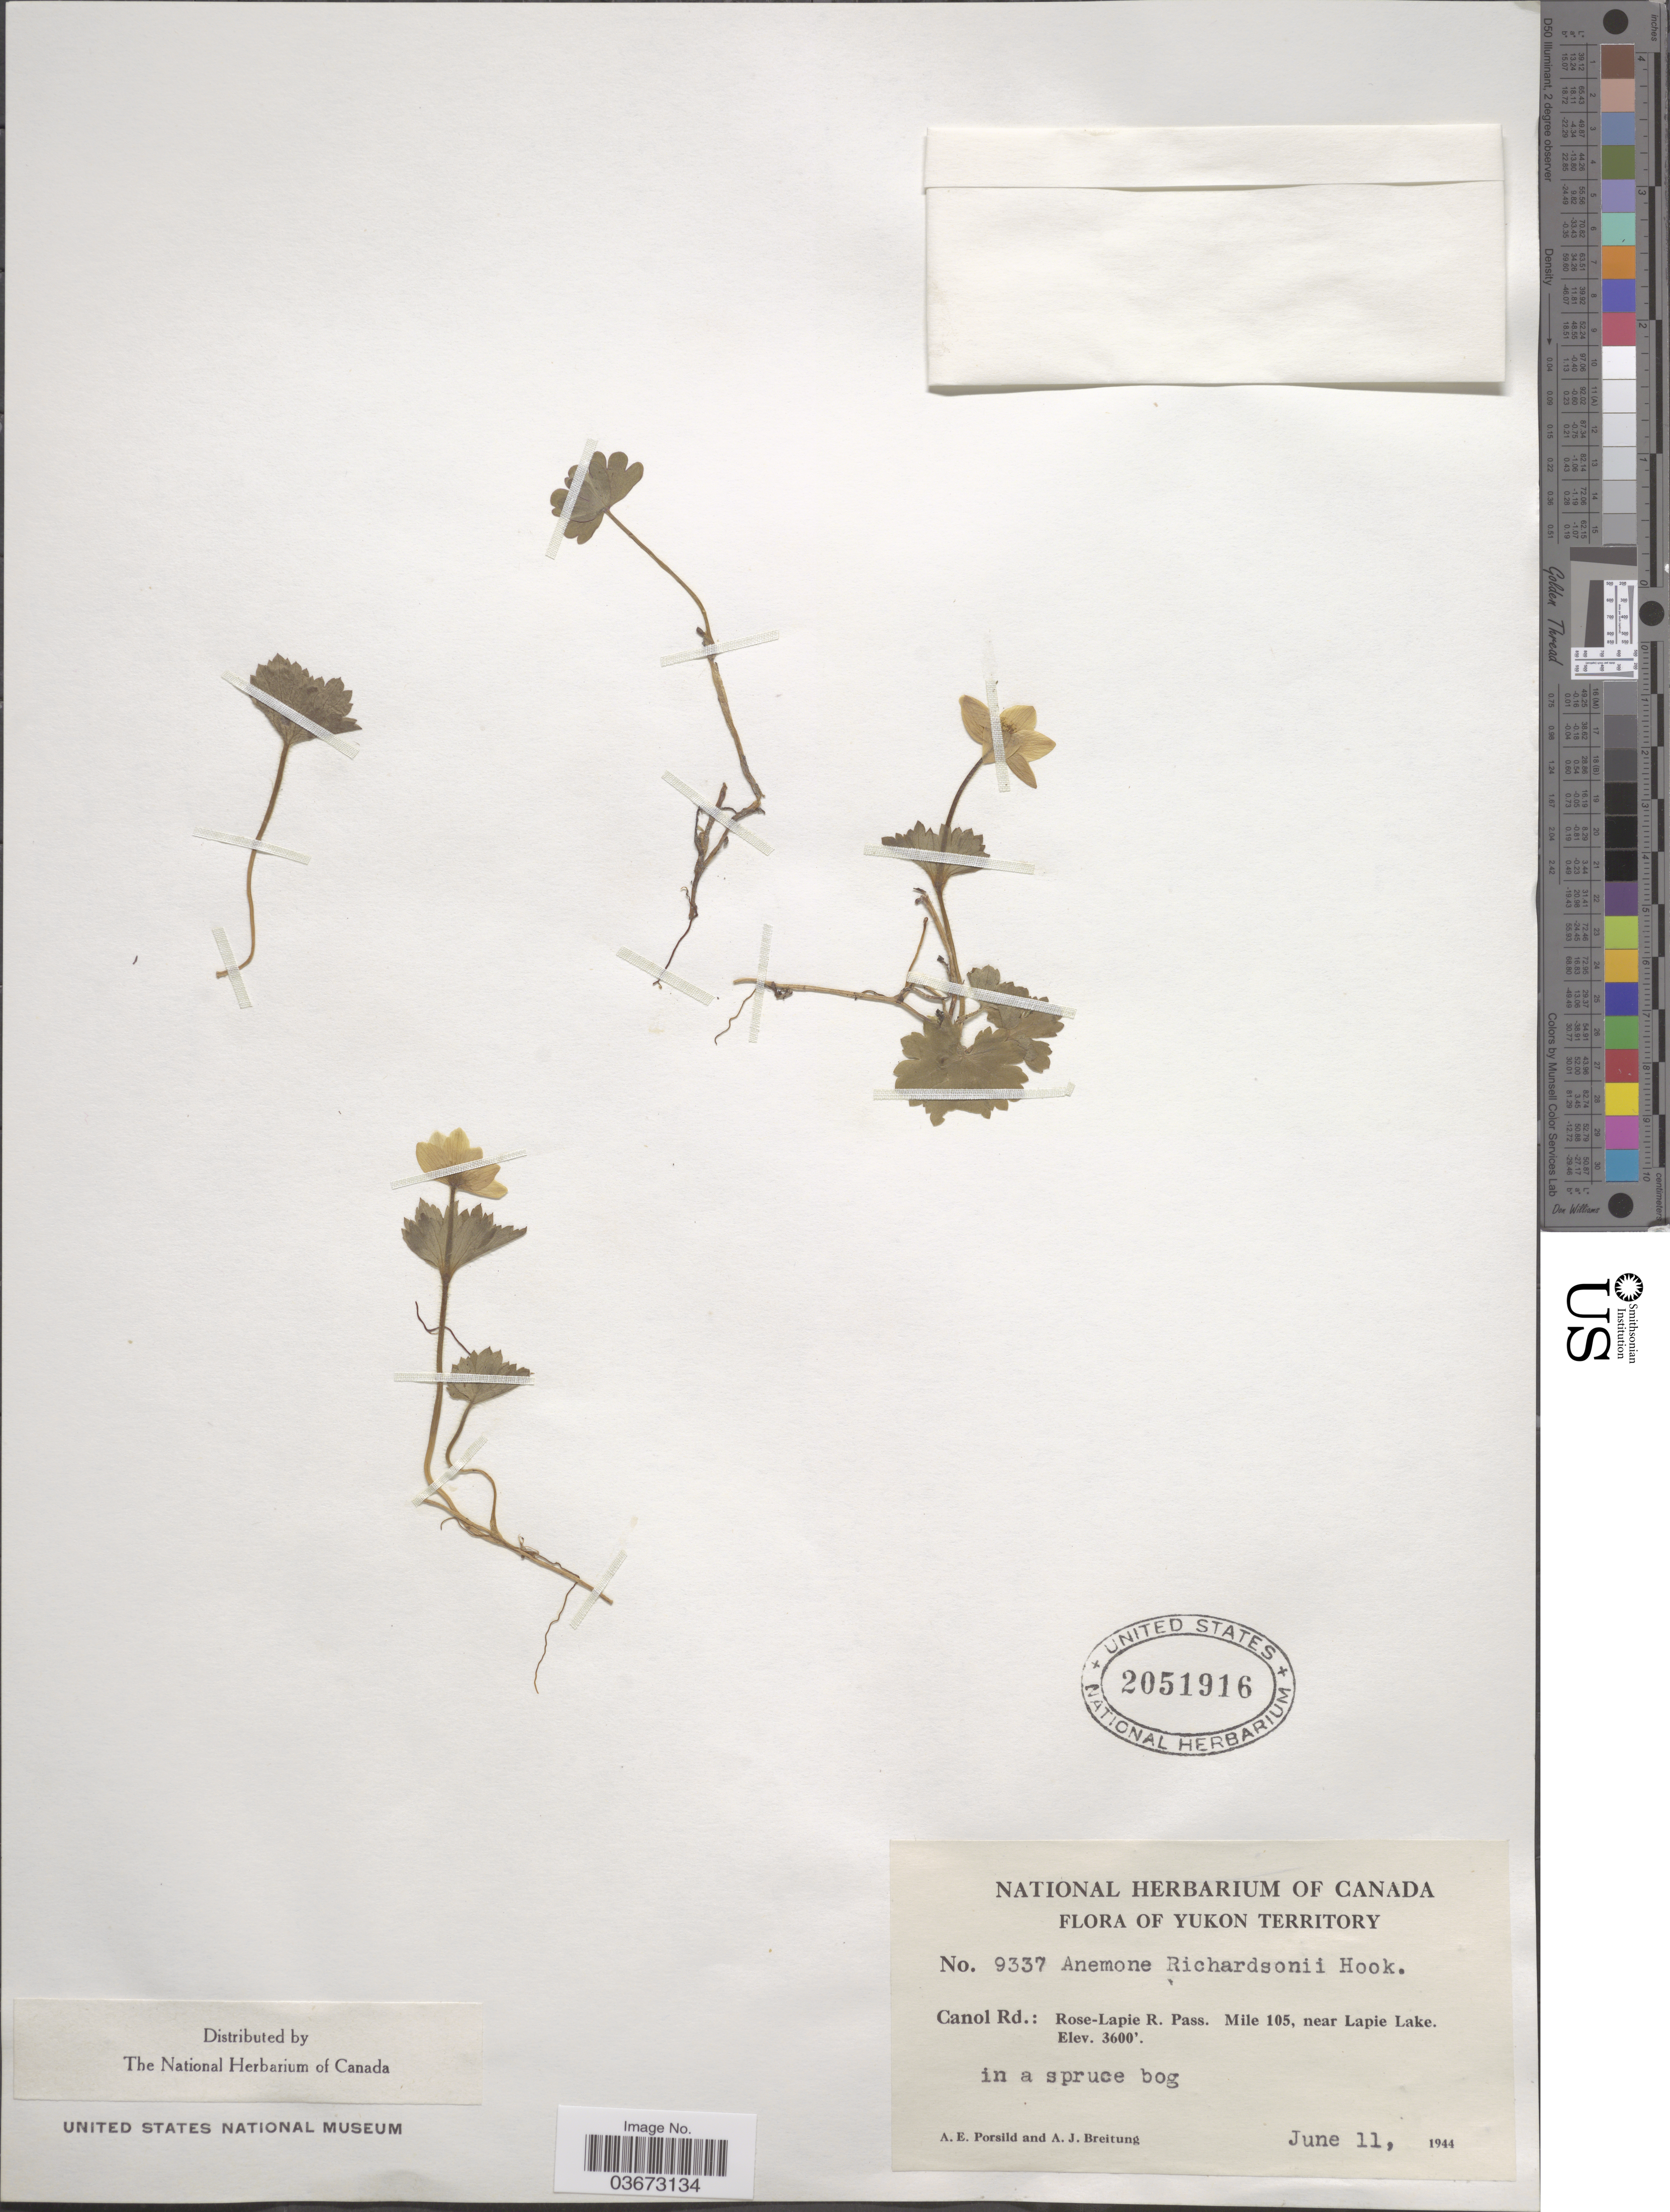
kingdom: Plantae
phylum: Tracheophyta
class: Magnoliopsida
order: Ranunculales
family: Ranunculaceae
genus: Anemone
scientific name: Anemone richardsonii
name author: Hook.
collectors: A. E. Porsild & A. Breitung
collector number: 9337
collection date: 1944-06-11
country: Canada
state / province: Yukon Territory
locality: Canol Rd.: Rose-Lapie R. Pass. Mile 105, near Lapie Lake.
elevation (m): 1097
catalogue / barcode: US 2051916